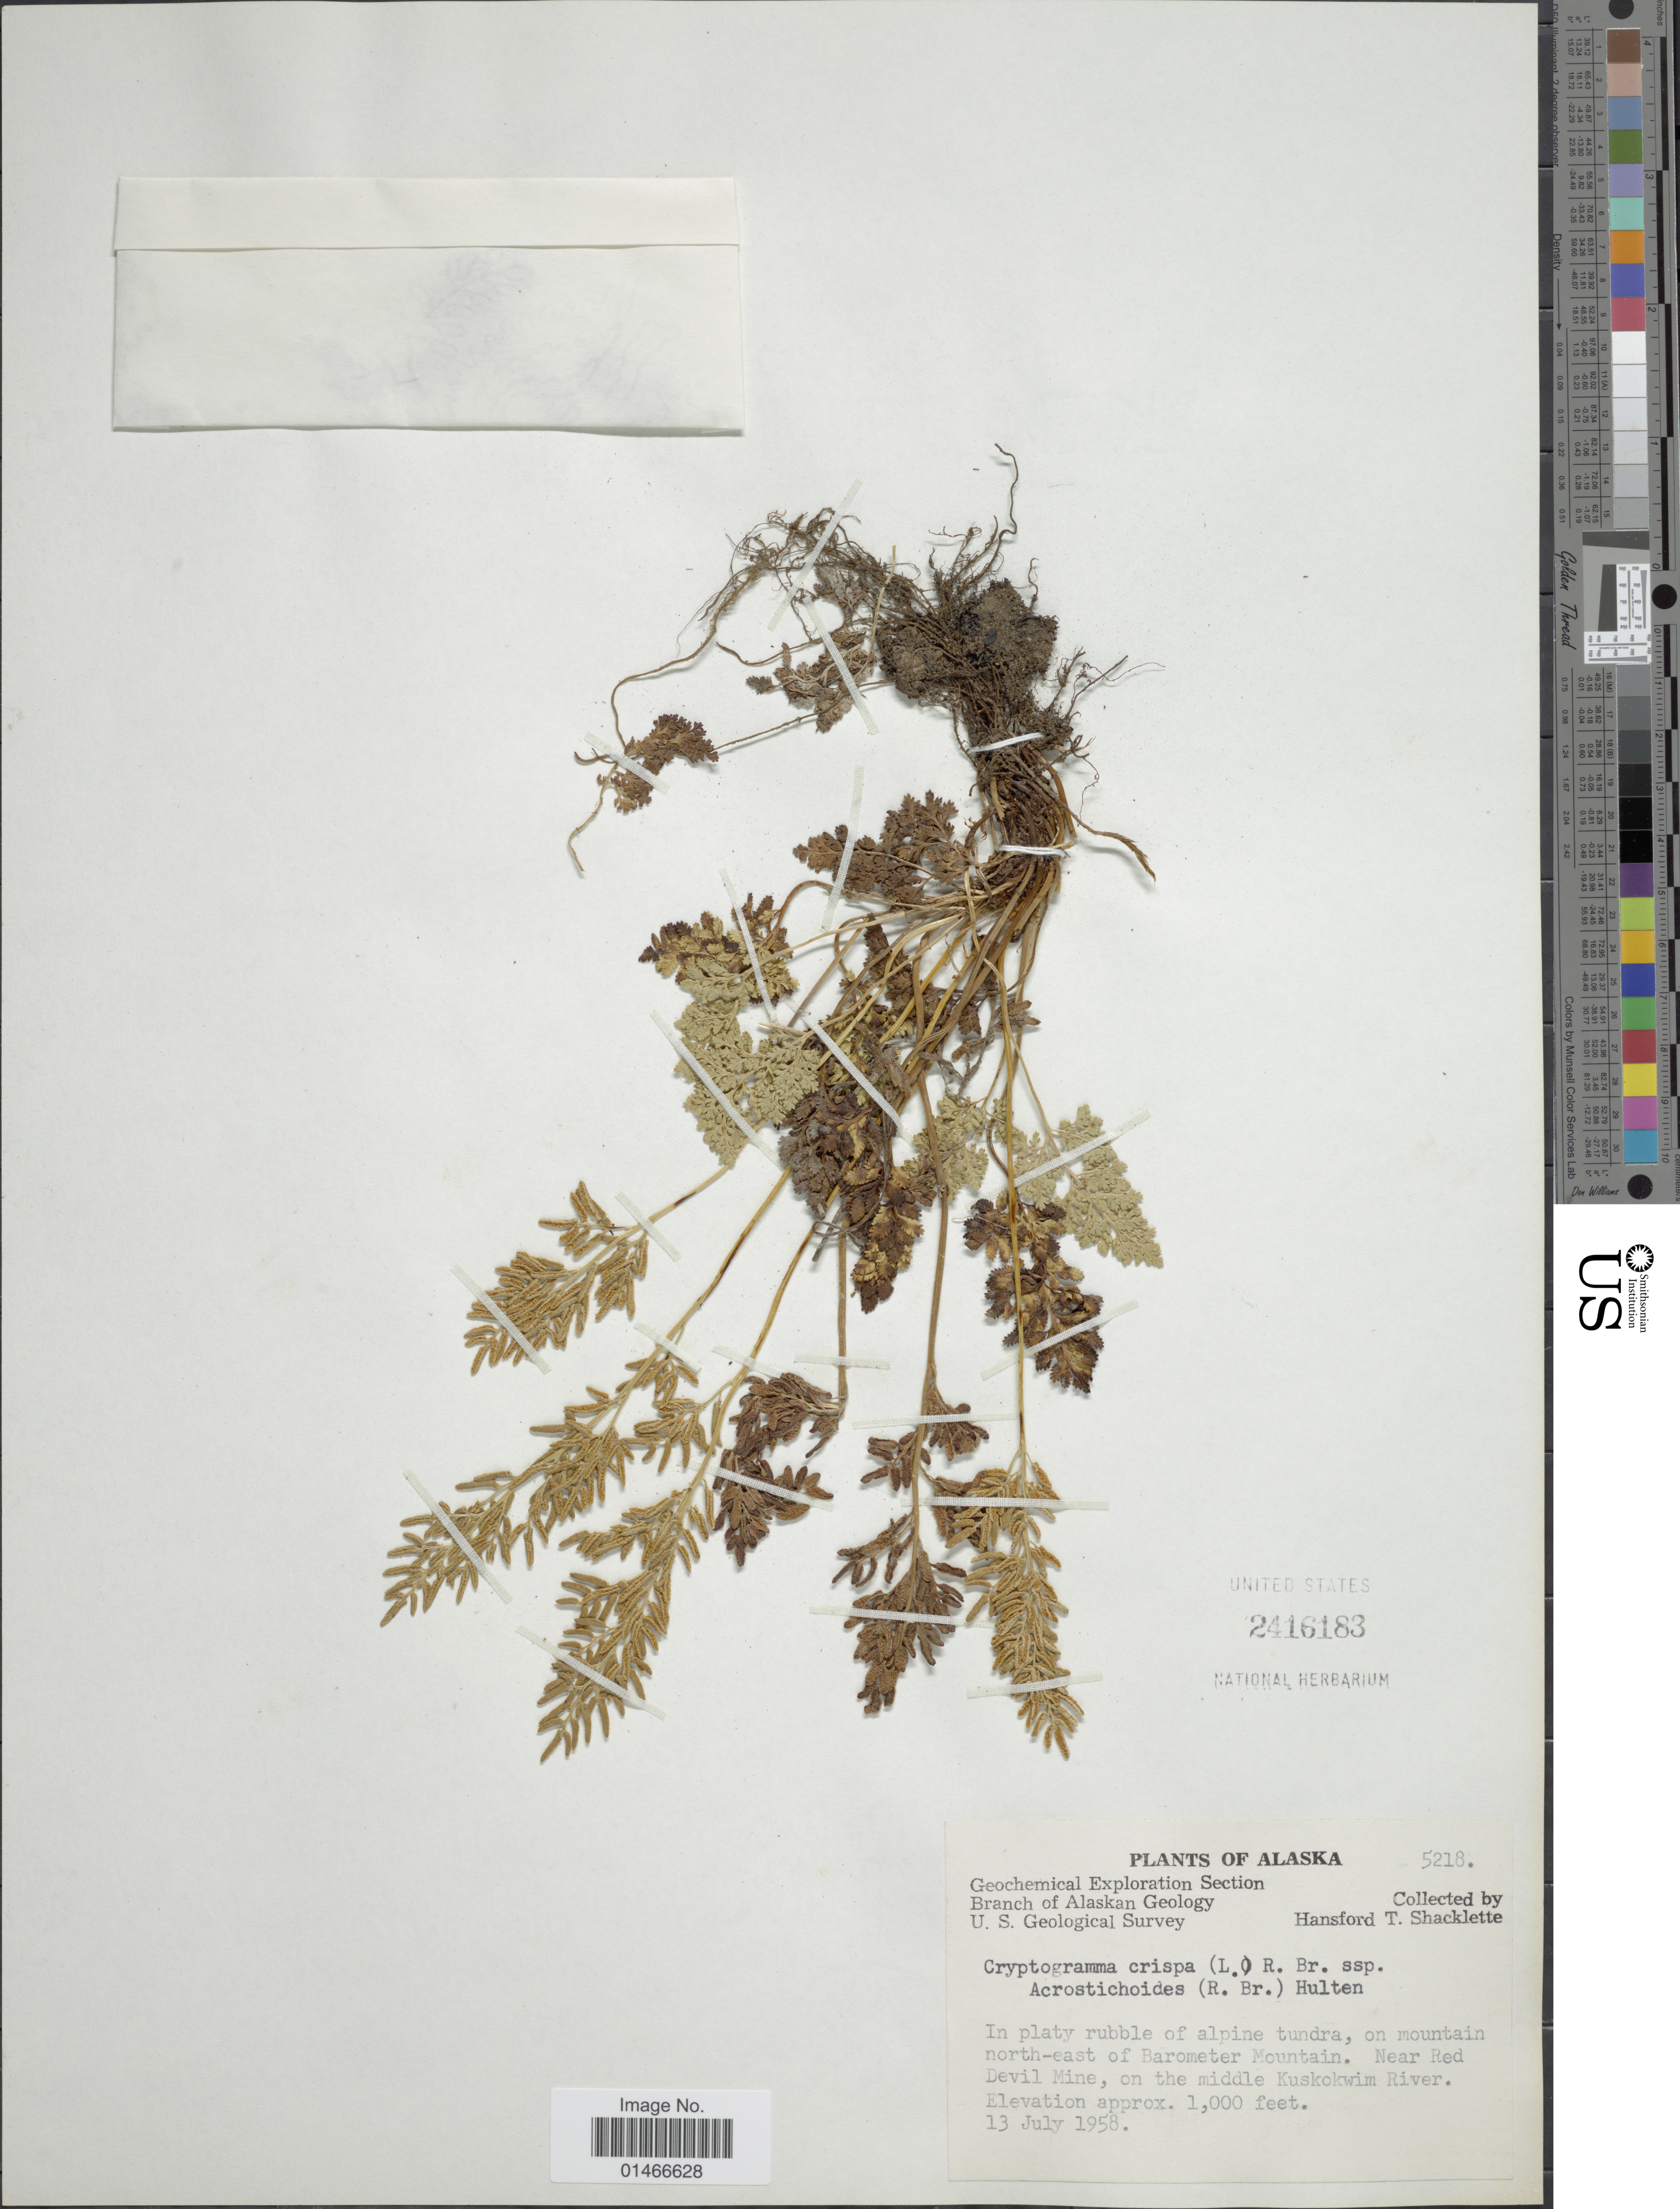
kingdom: Plantae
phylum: Tracheophyta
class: Polypodiopsida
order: Polypodiales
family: Pteridaceae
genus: Cryptogramma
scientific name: Cryptogramma sitchensis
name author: (Rupr.) T. Moore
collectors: H. Schacklette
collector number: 5218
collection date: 1958-07-13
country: United States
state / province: Alaska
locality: In platy rubble of alpine tundra, on mountain north-east of Barometer Mountain. Near Red Devil Mine, on the middle Kuskokwin River.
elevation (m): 305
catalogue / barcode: US 2416183